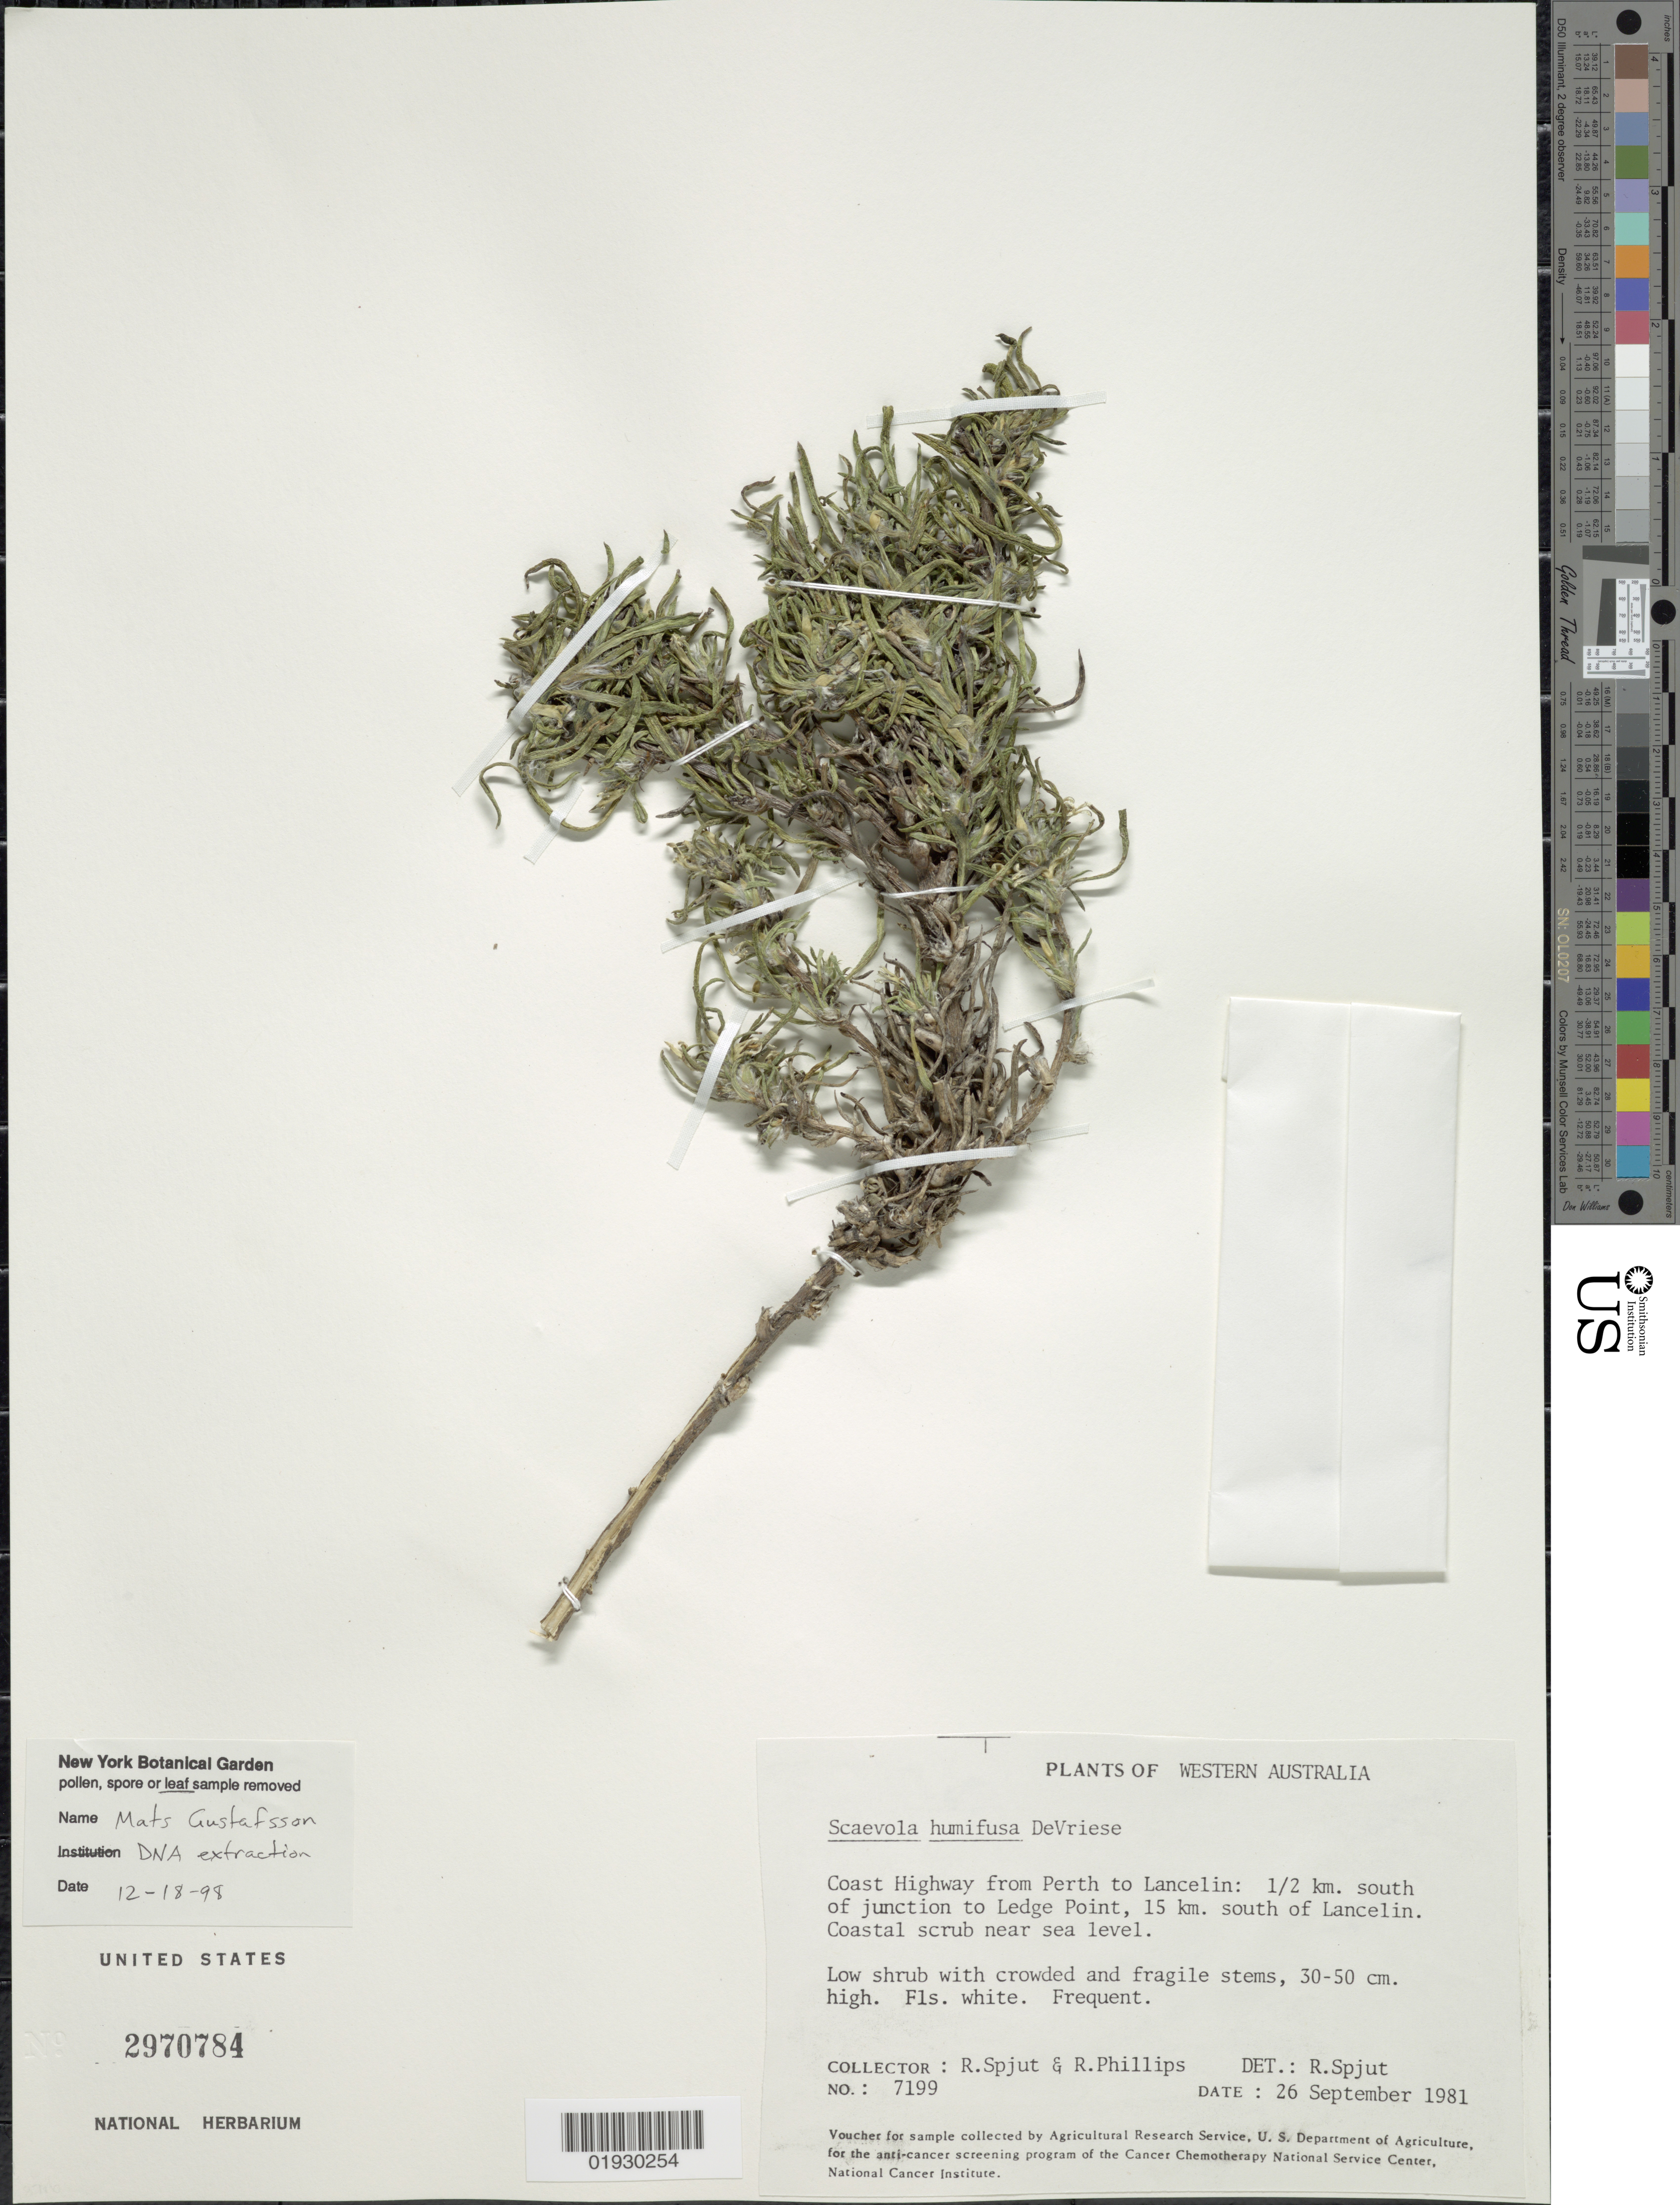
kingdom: Plantae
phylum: Tracheophyta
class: Magnoliopsida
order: Asterales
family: Goodeniaceae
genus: Scaevola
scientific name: Scaevola humifusa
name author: de Vriese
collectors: R. Spjut & R. Phillips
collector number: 7199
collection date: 1981-09-26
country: Australia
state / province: Western Australia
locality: Coast Highway from Perth to Lancelin: 1/2 km. south of junction to Ledge Point, 15 km. south of Lancelin.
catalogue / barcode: US 2970784